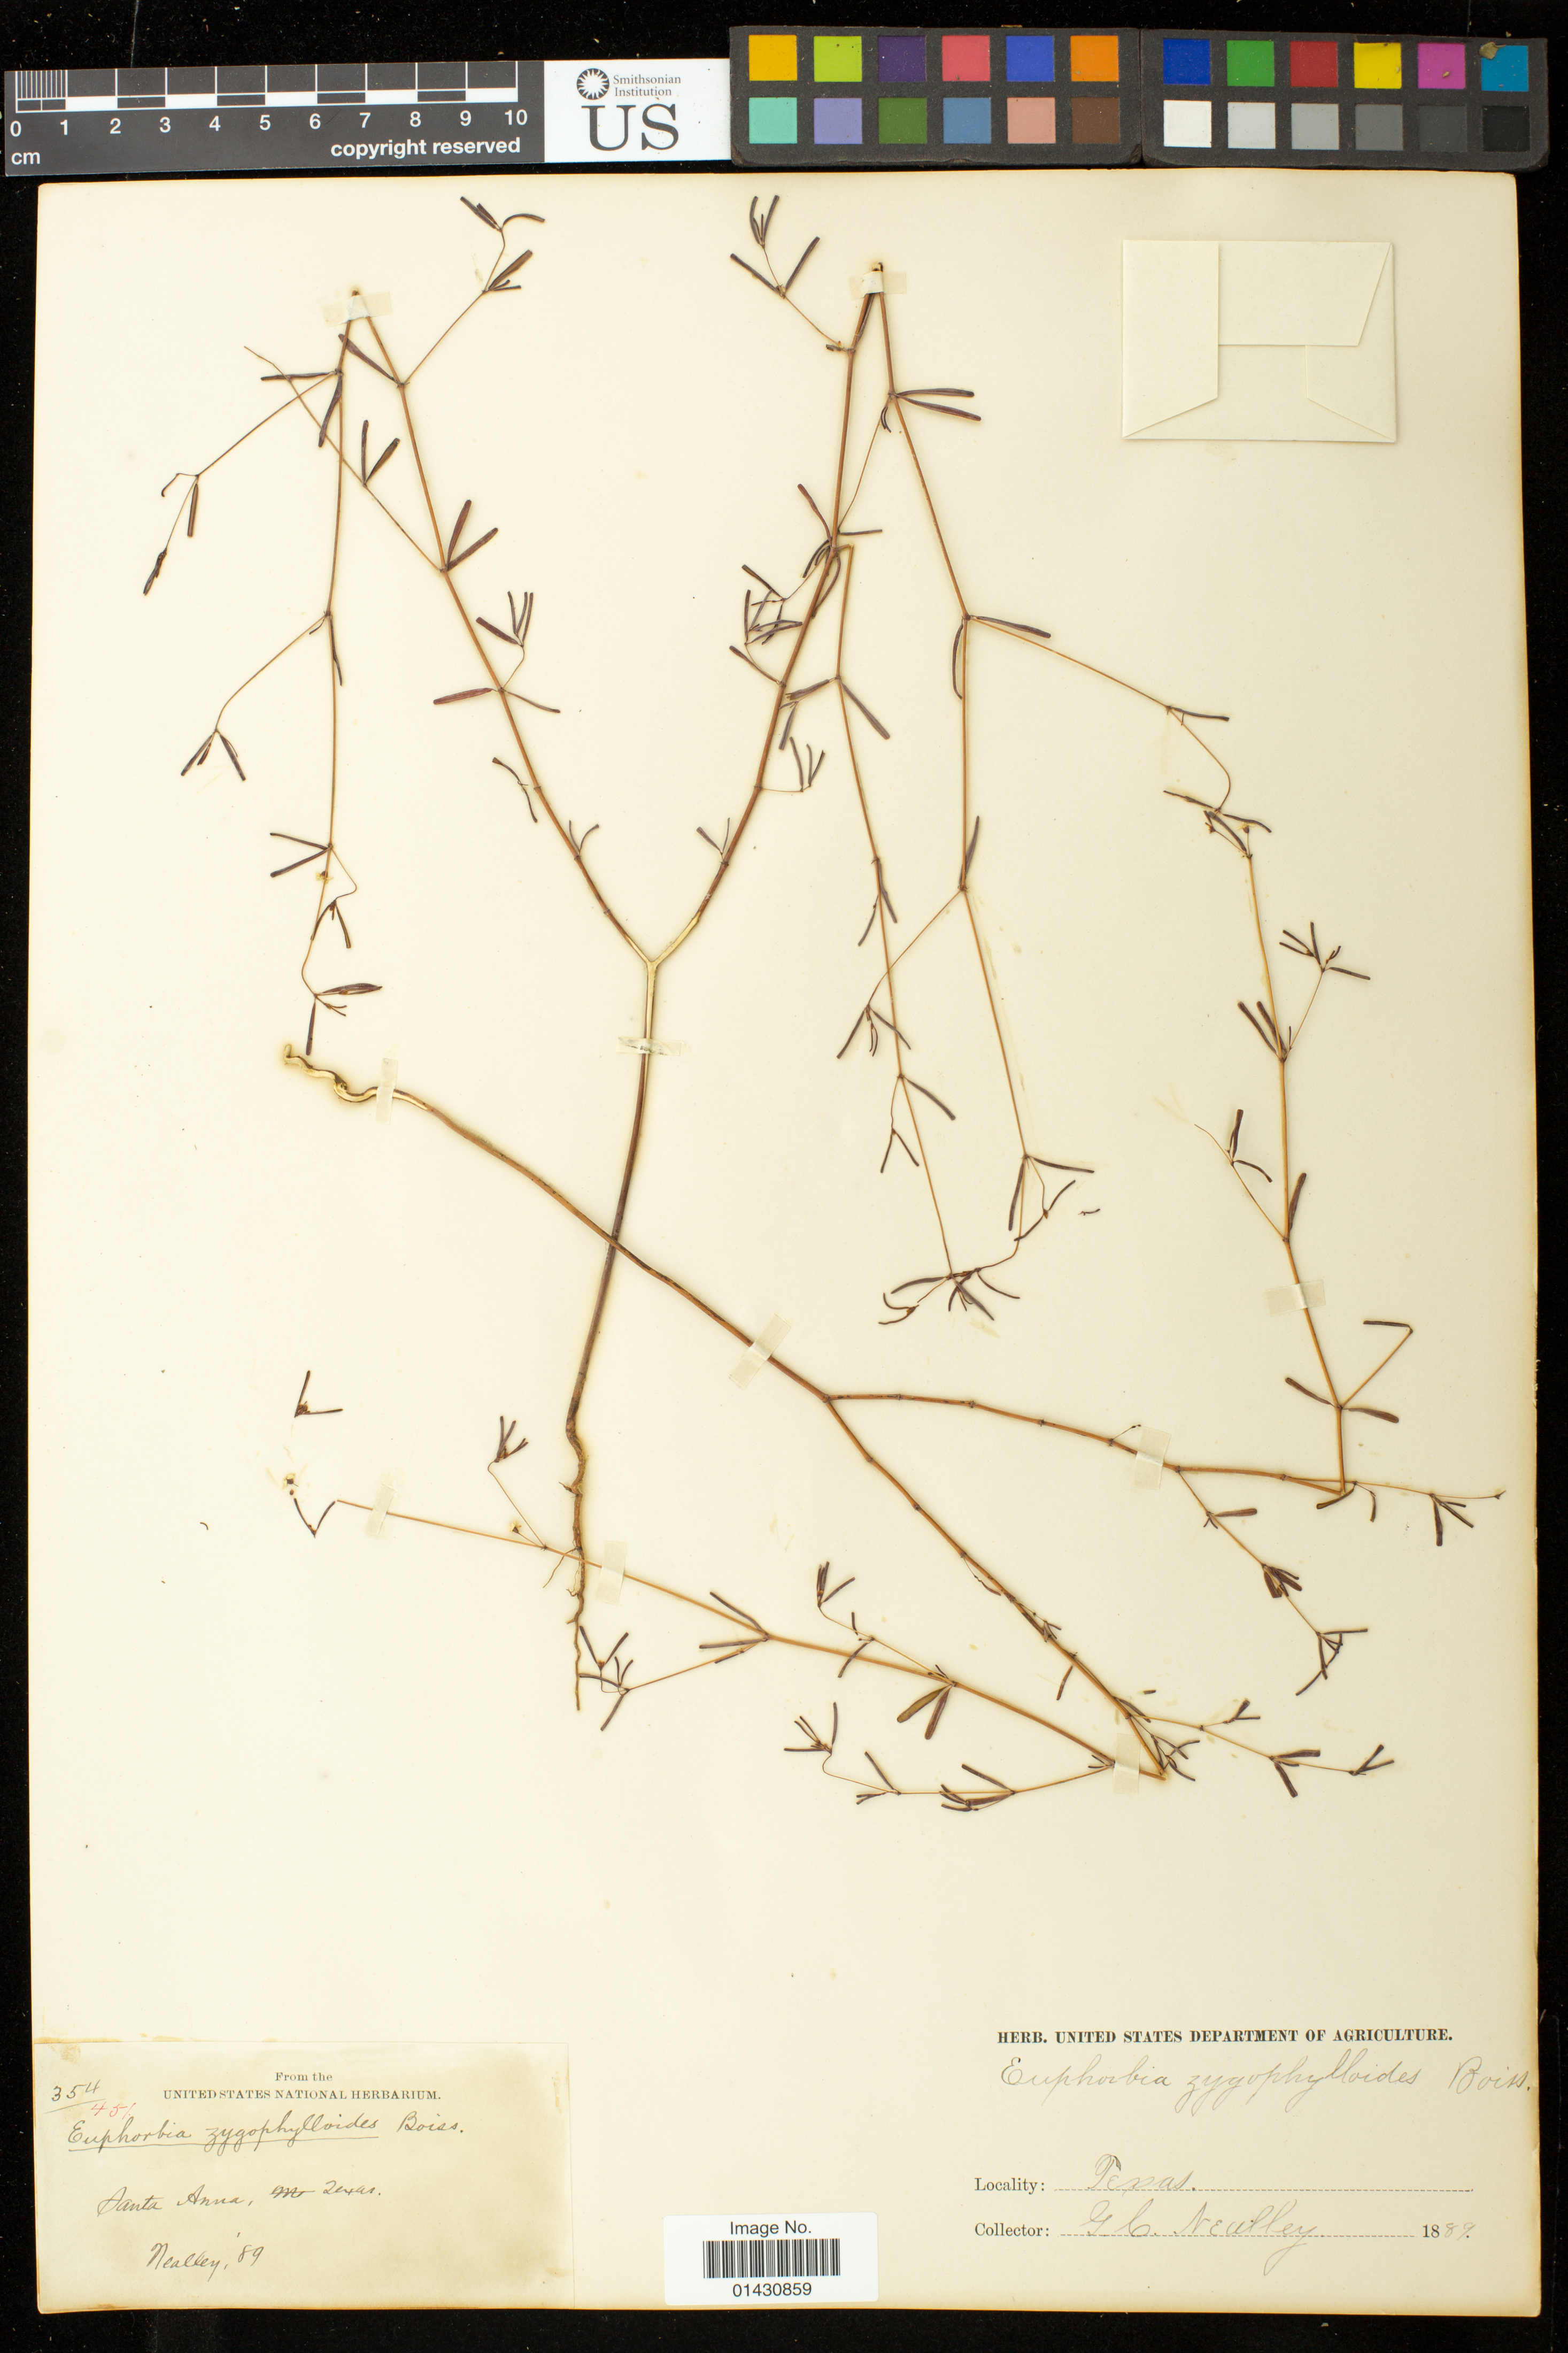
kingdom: Plantae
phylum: Tracheophyta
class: Magnoliopsida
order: Malpighiales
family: Euphorbiaceae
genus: Euphorbia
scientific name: Euphorbia missurica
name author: Raf.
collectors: G. C. Nealley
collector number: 354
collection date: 1889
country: United States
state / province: Texas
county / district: Hidalgo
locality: Santa Ana